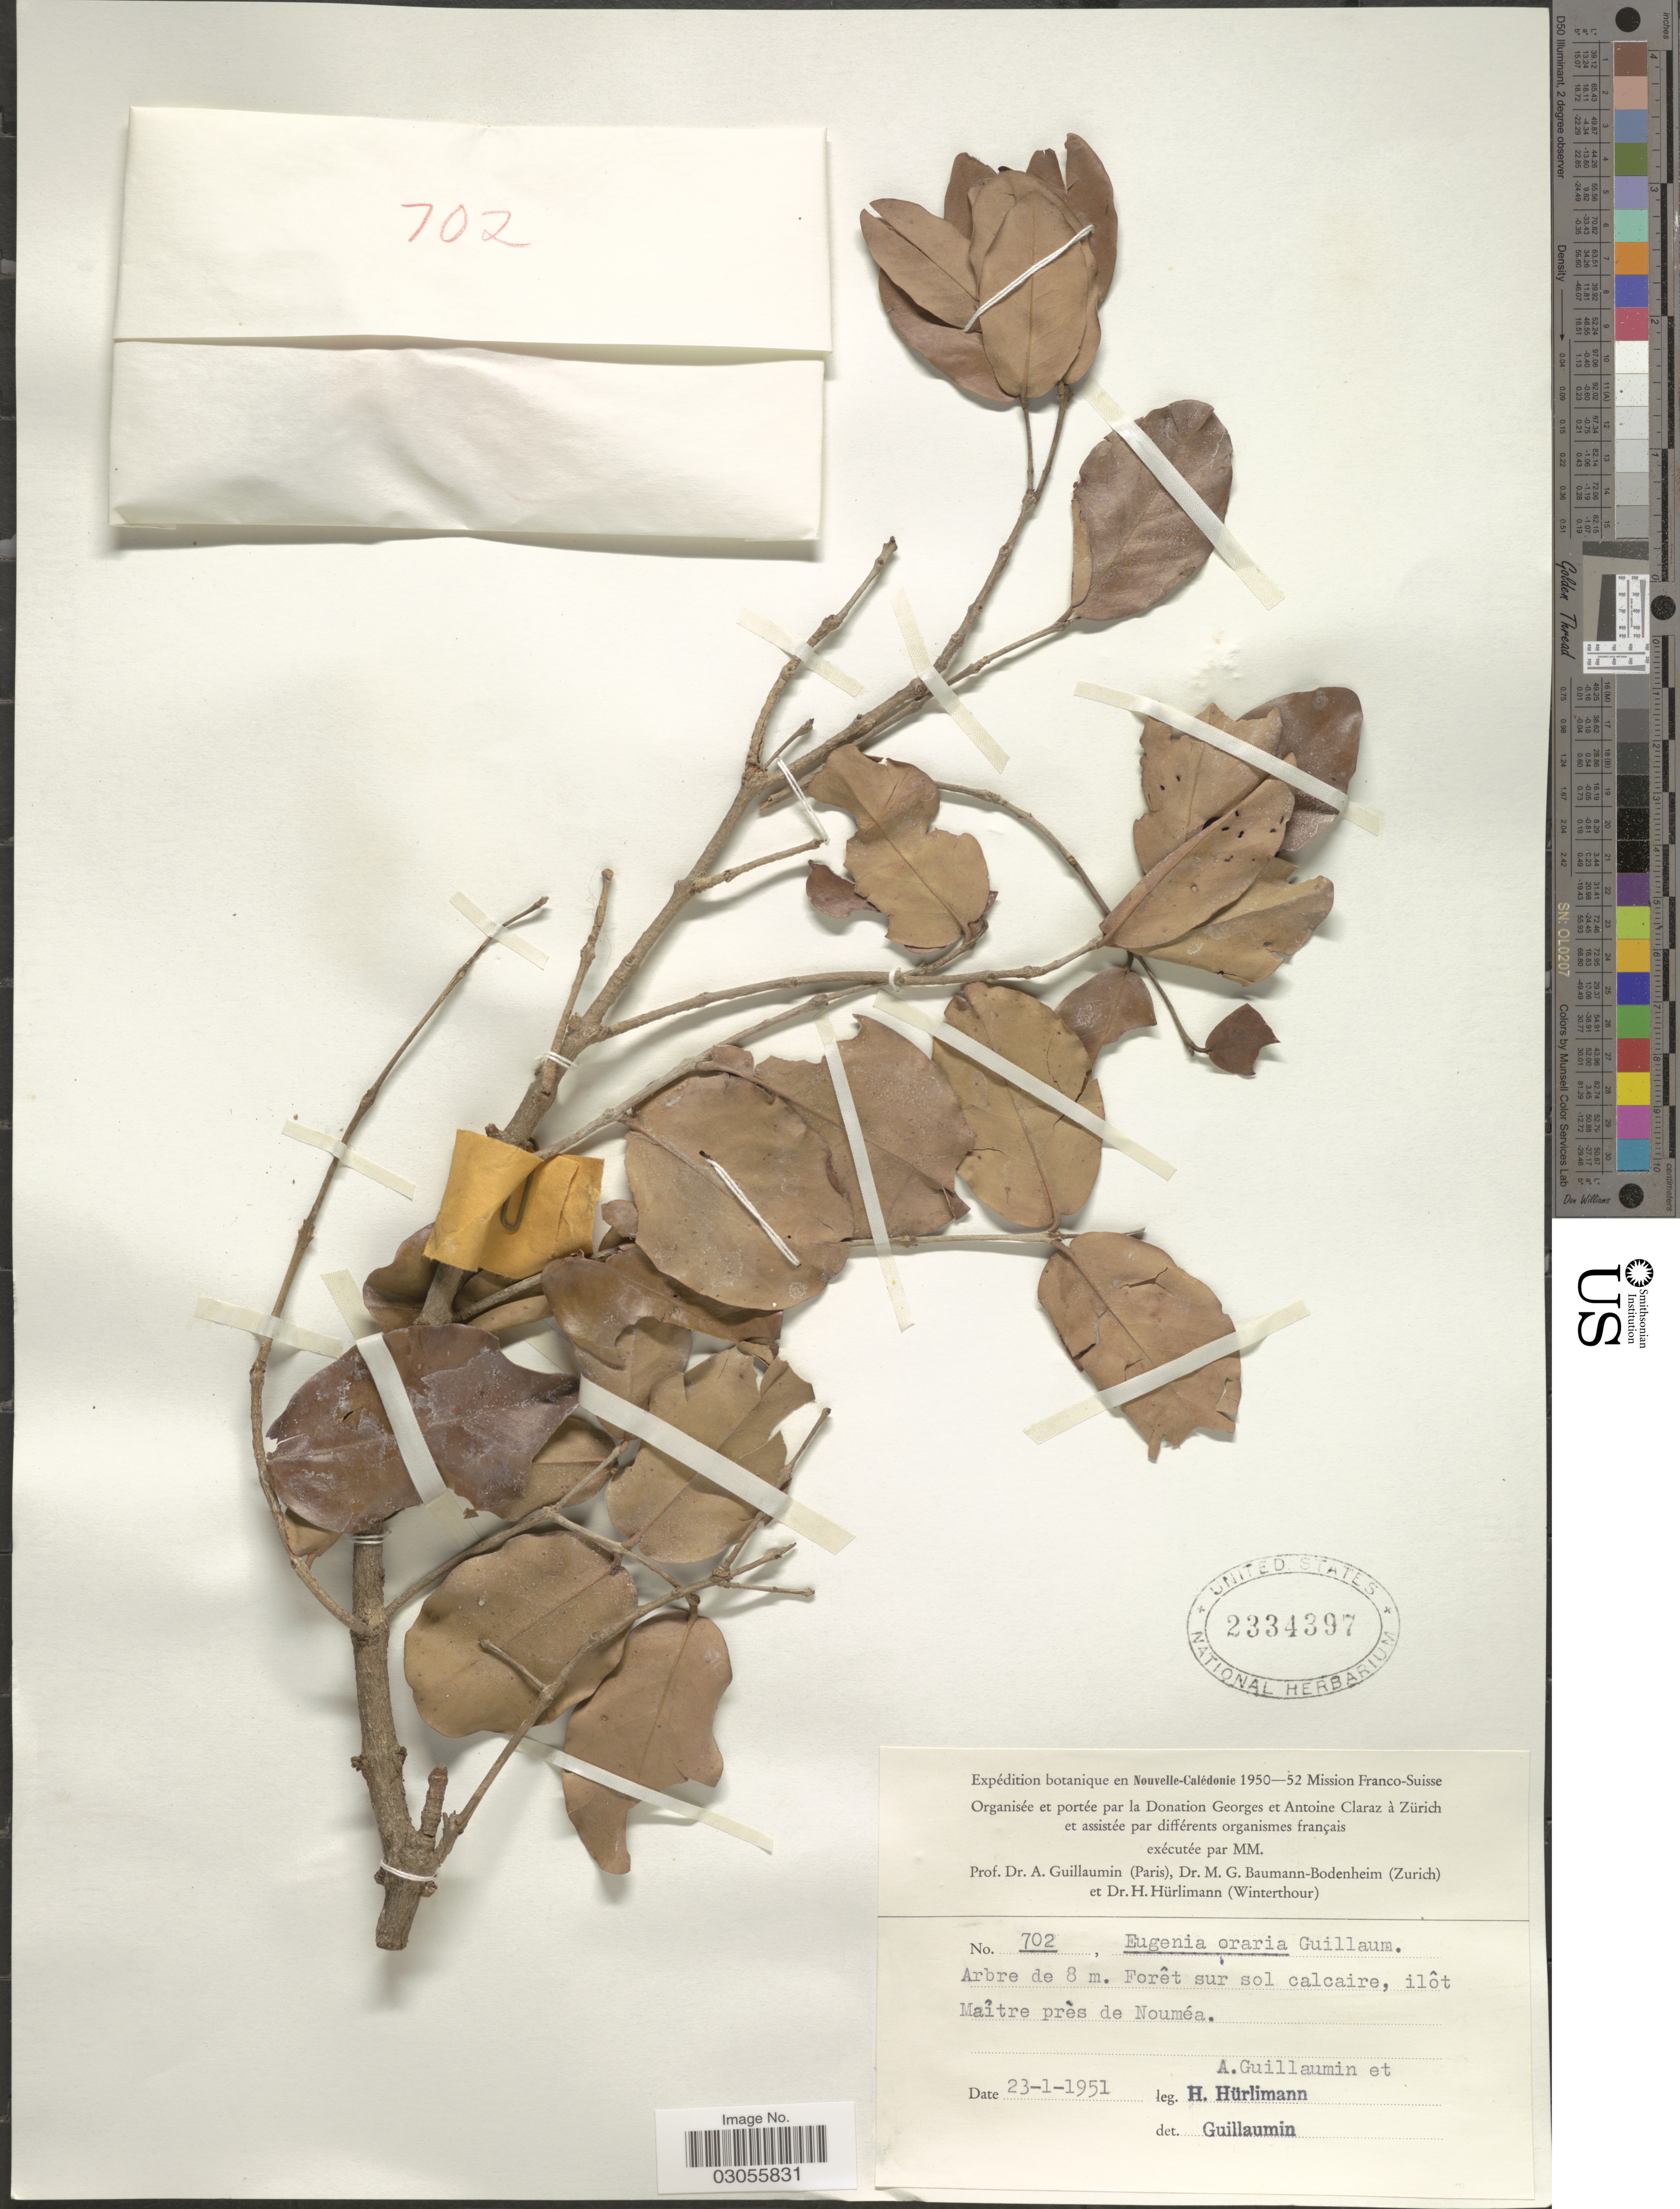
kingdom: Plantae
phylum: Tracheophyta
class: Magnoliopsida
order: Myrtales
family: Myrtaceae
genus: Eugenia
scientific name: Eugenia littoralis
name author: Pancher ex Brongn. & Gris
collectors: A. Guillaumin & H. Hürlimann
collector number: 702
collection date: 1951-01-23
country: New Caledonia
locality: En Nouvelle-Calédonie. Ilôt Maître près de Nouméa.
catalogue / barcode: US 2334397